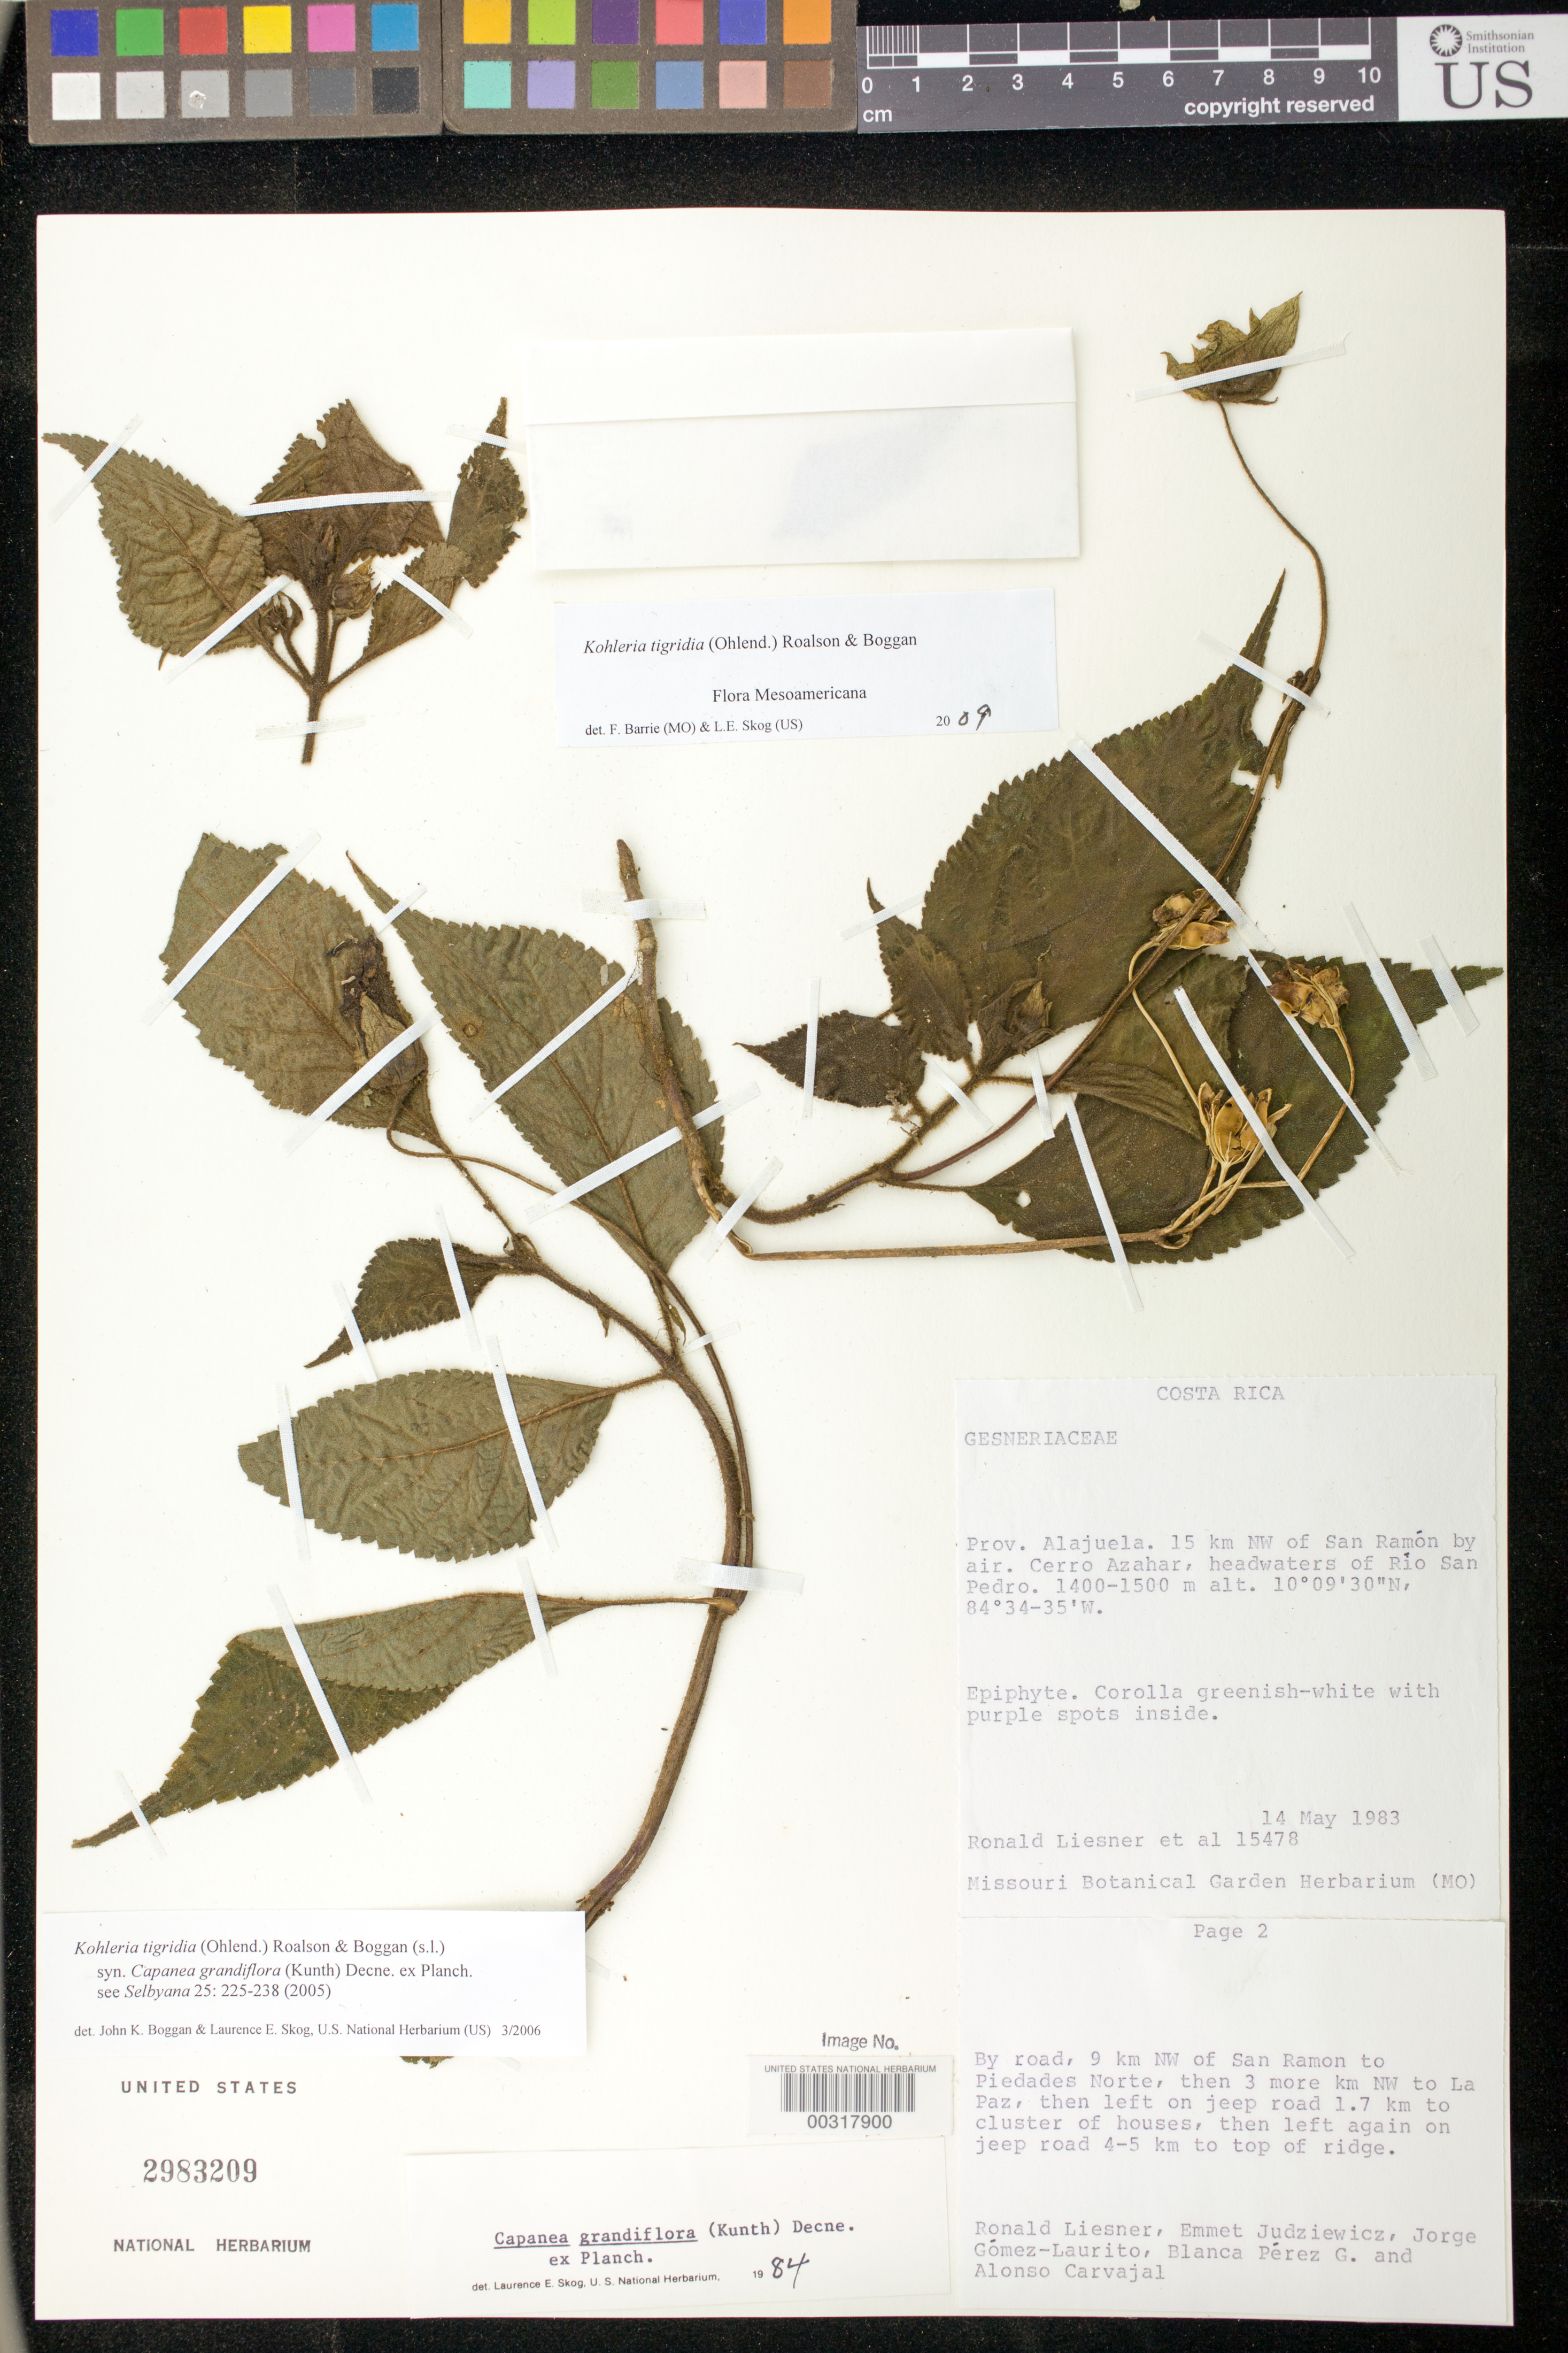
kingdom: Plantae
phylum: Tracheophyta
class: Magnoliopsida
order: Lamiales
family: Gesneriaceae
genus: Kohleria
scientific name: Kohleria tigridia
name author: (Ohlend.) Roalson & Boggan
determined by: Boggan, J. K.; Skog, L. E.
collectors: R. L. Liesner, E. J. Judziewicz, J. A. Gómez-Laurito, B. Perez G. & A. Carvajal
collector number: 15478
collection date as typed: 14 May 1983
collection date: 1983-05-14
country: Costa Rica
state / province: Alajuela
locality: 15 km NW of San Ramon by air, Cerro Azahar, headwaters of Rio San Pedro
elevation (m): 1400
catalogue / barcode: US 2983209